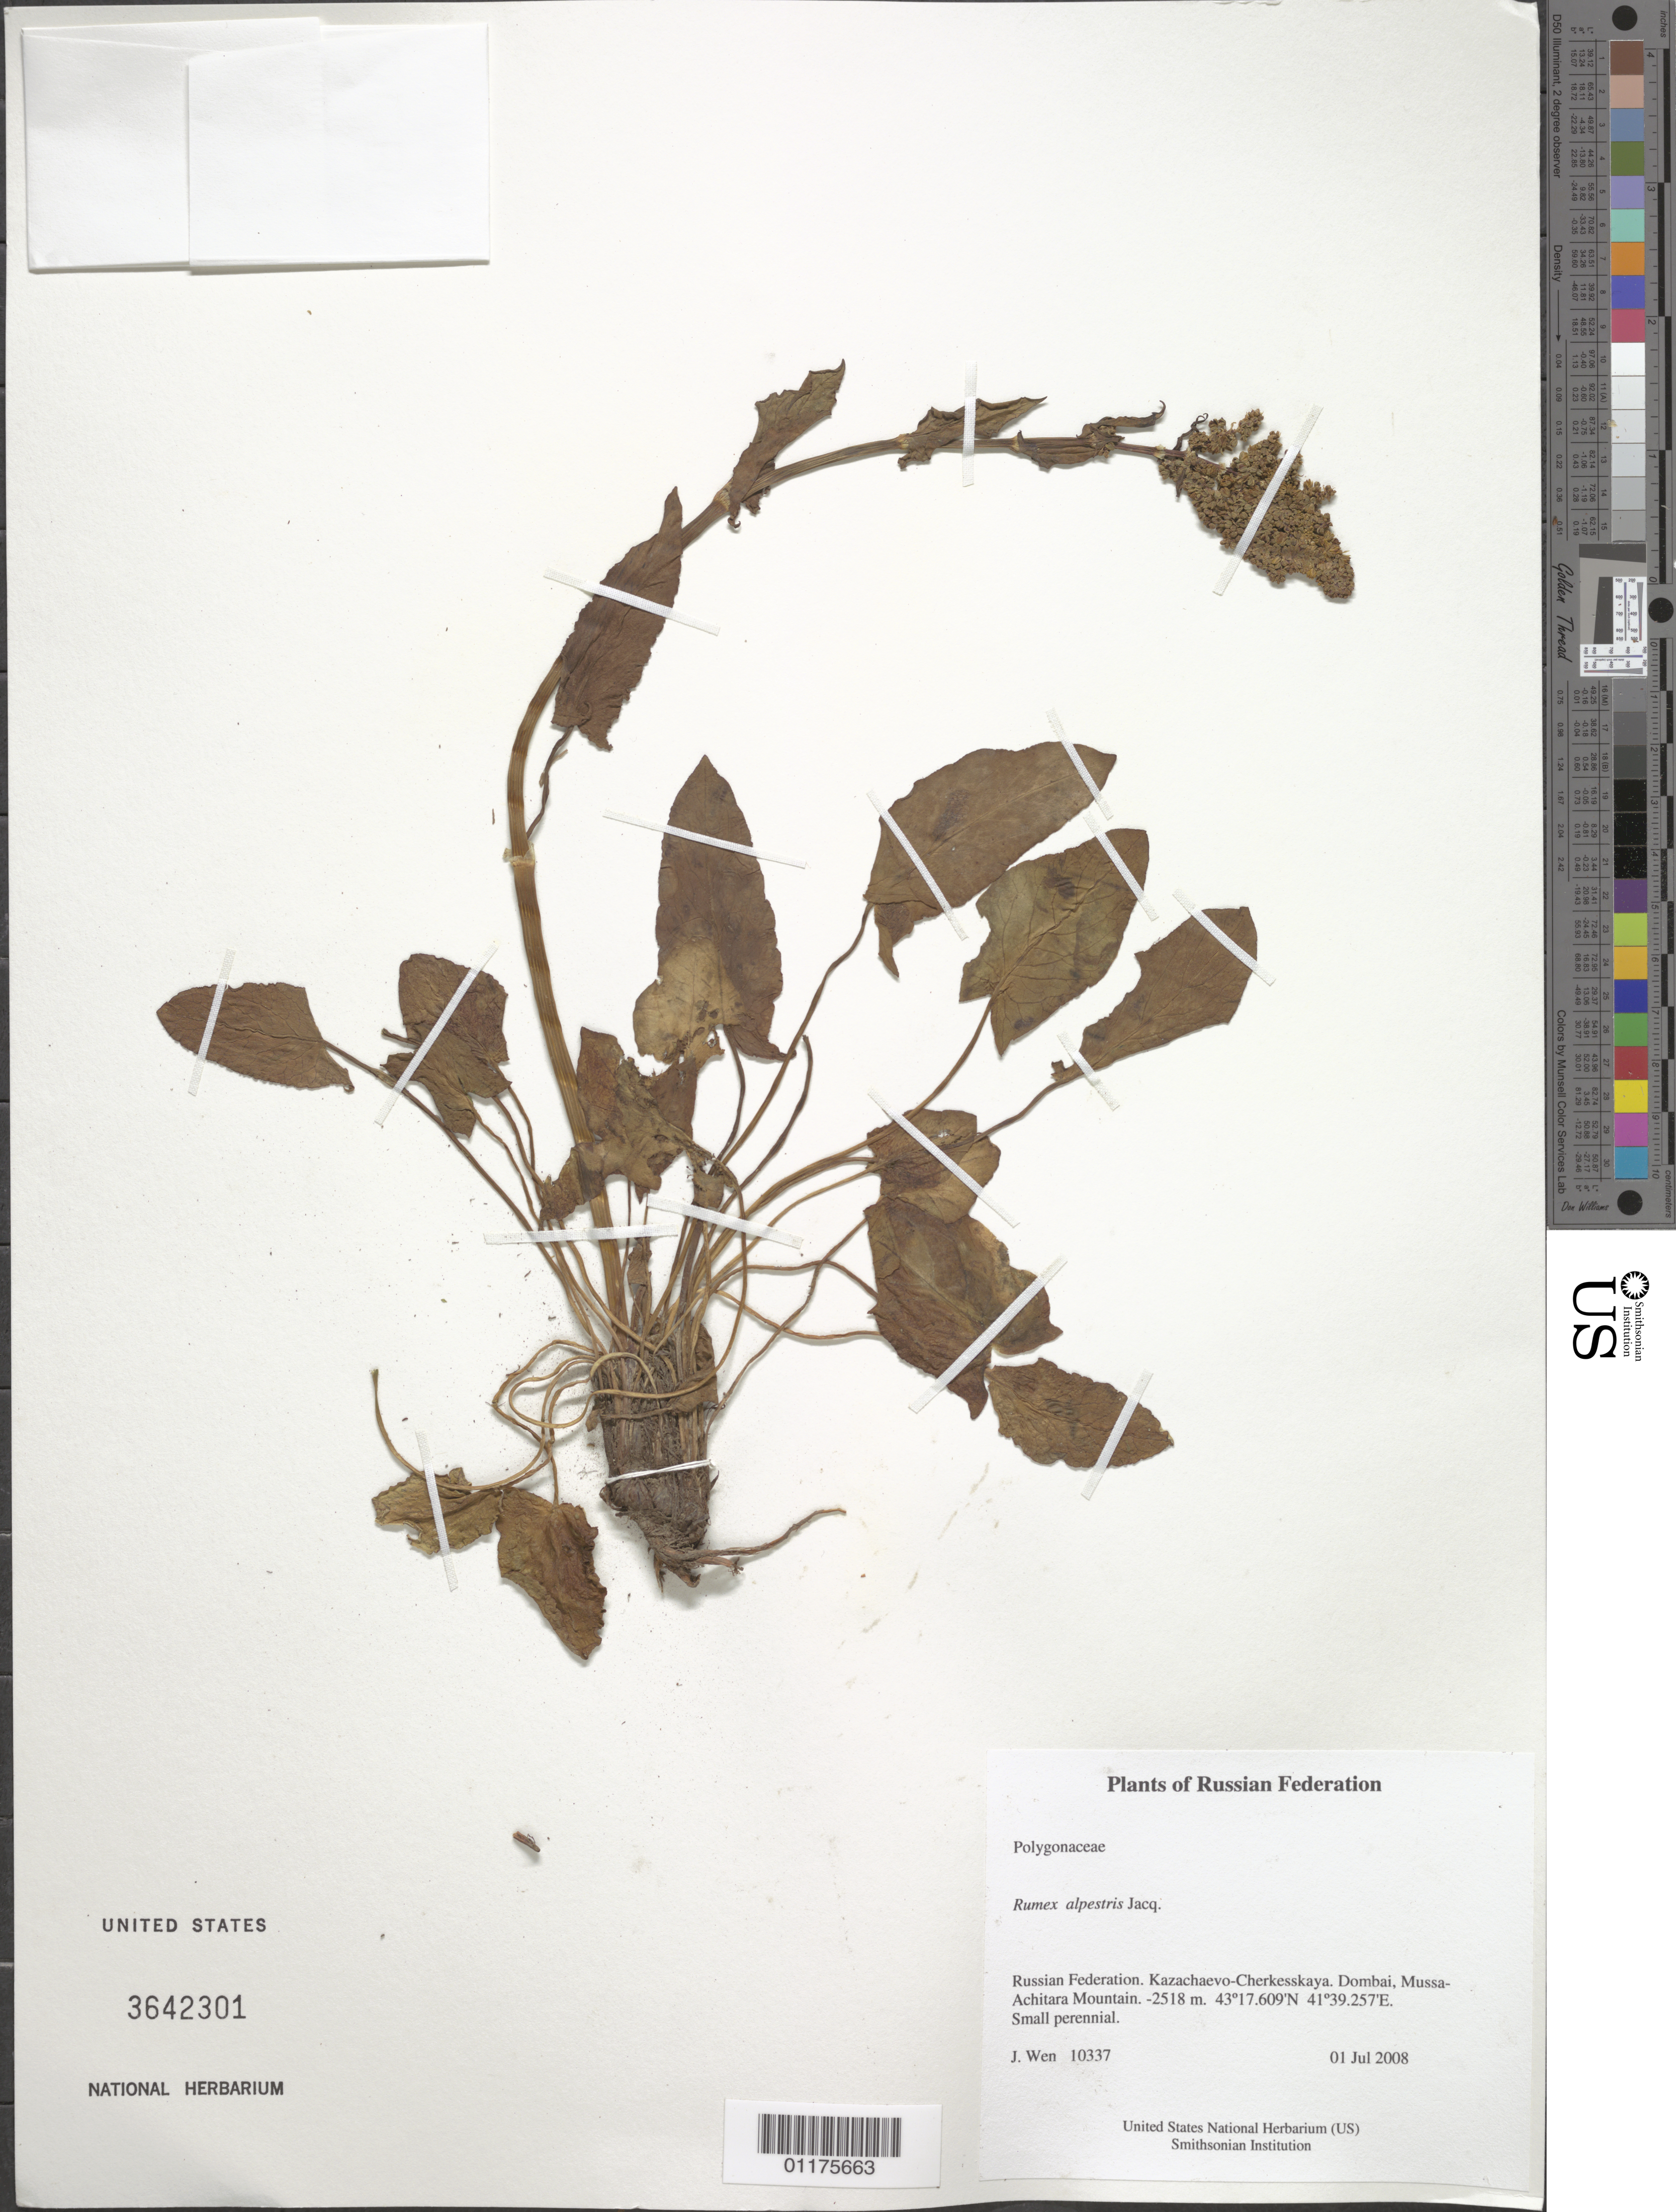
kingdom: Plantae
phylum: Tracheophyta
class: Magnoliopsida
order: Caryophyllales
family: Polygonaceae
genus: Rumex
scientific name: Rumex alpestris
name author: Jacq.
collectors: J. Wen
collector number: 10337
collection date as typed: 01 Jul 2008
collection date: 2008-07-01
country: Russian Federation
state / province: Karachay-Cherkess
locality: Dombai, Mussa-Achitara Mountain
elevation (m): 2518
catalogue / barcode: US 3642301